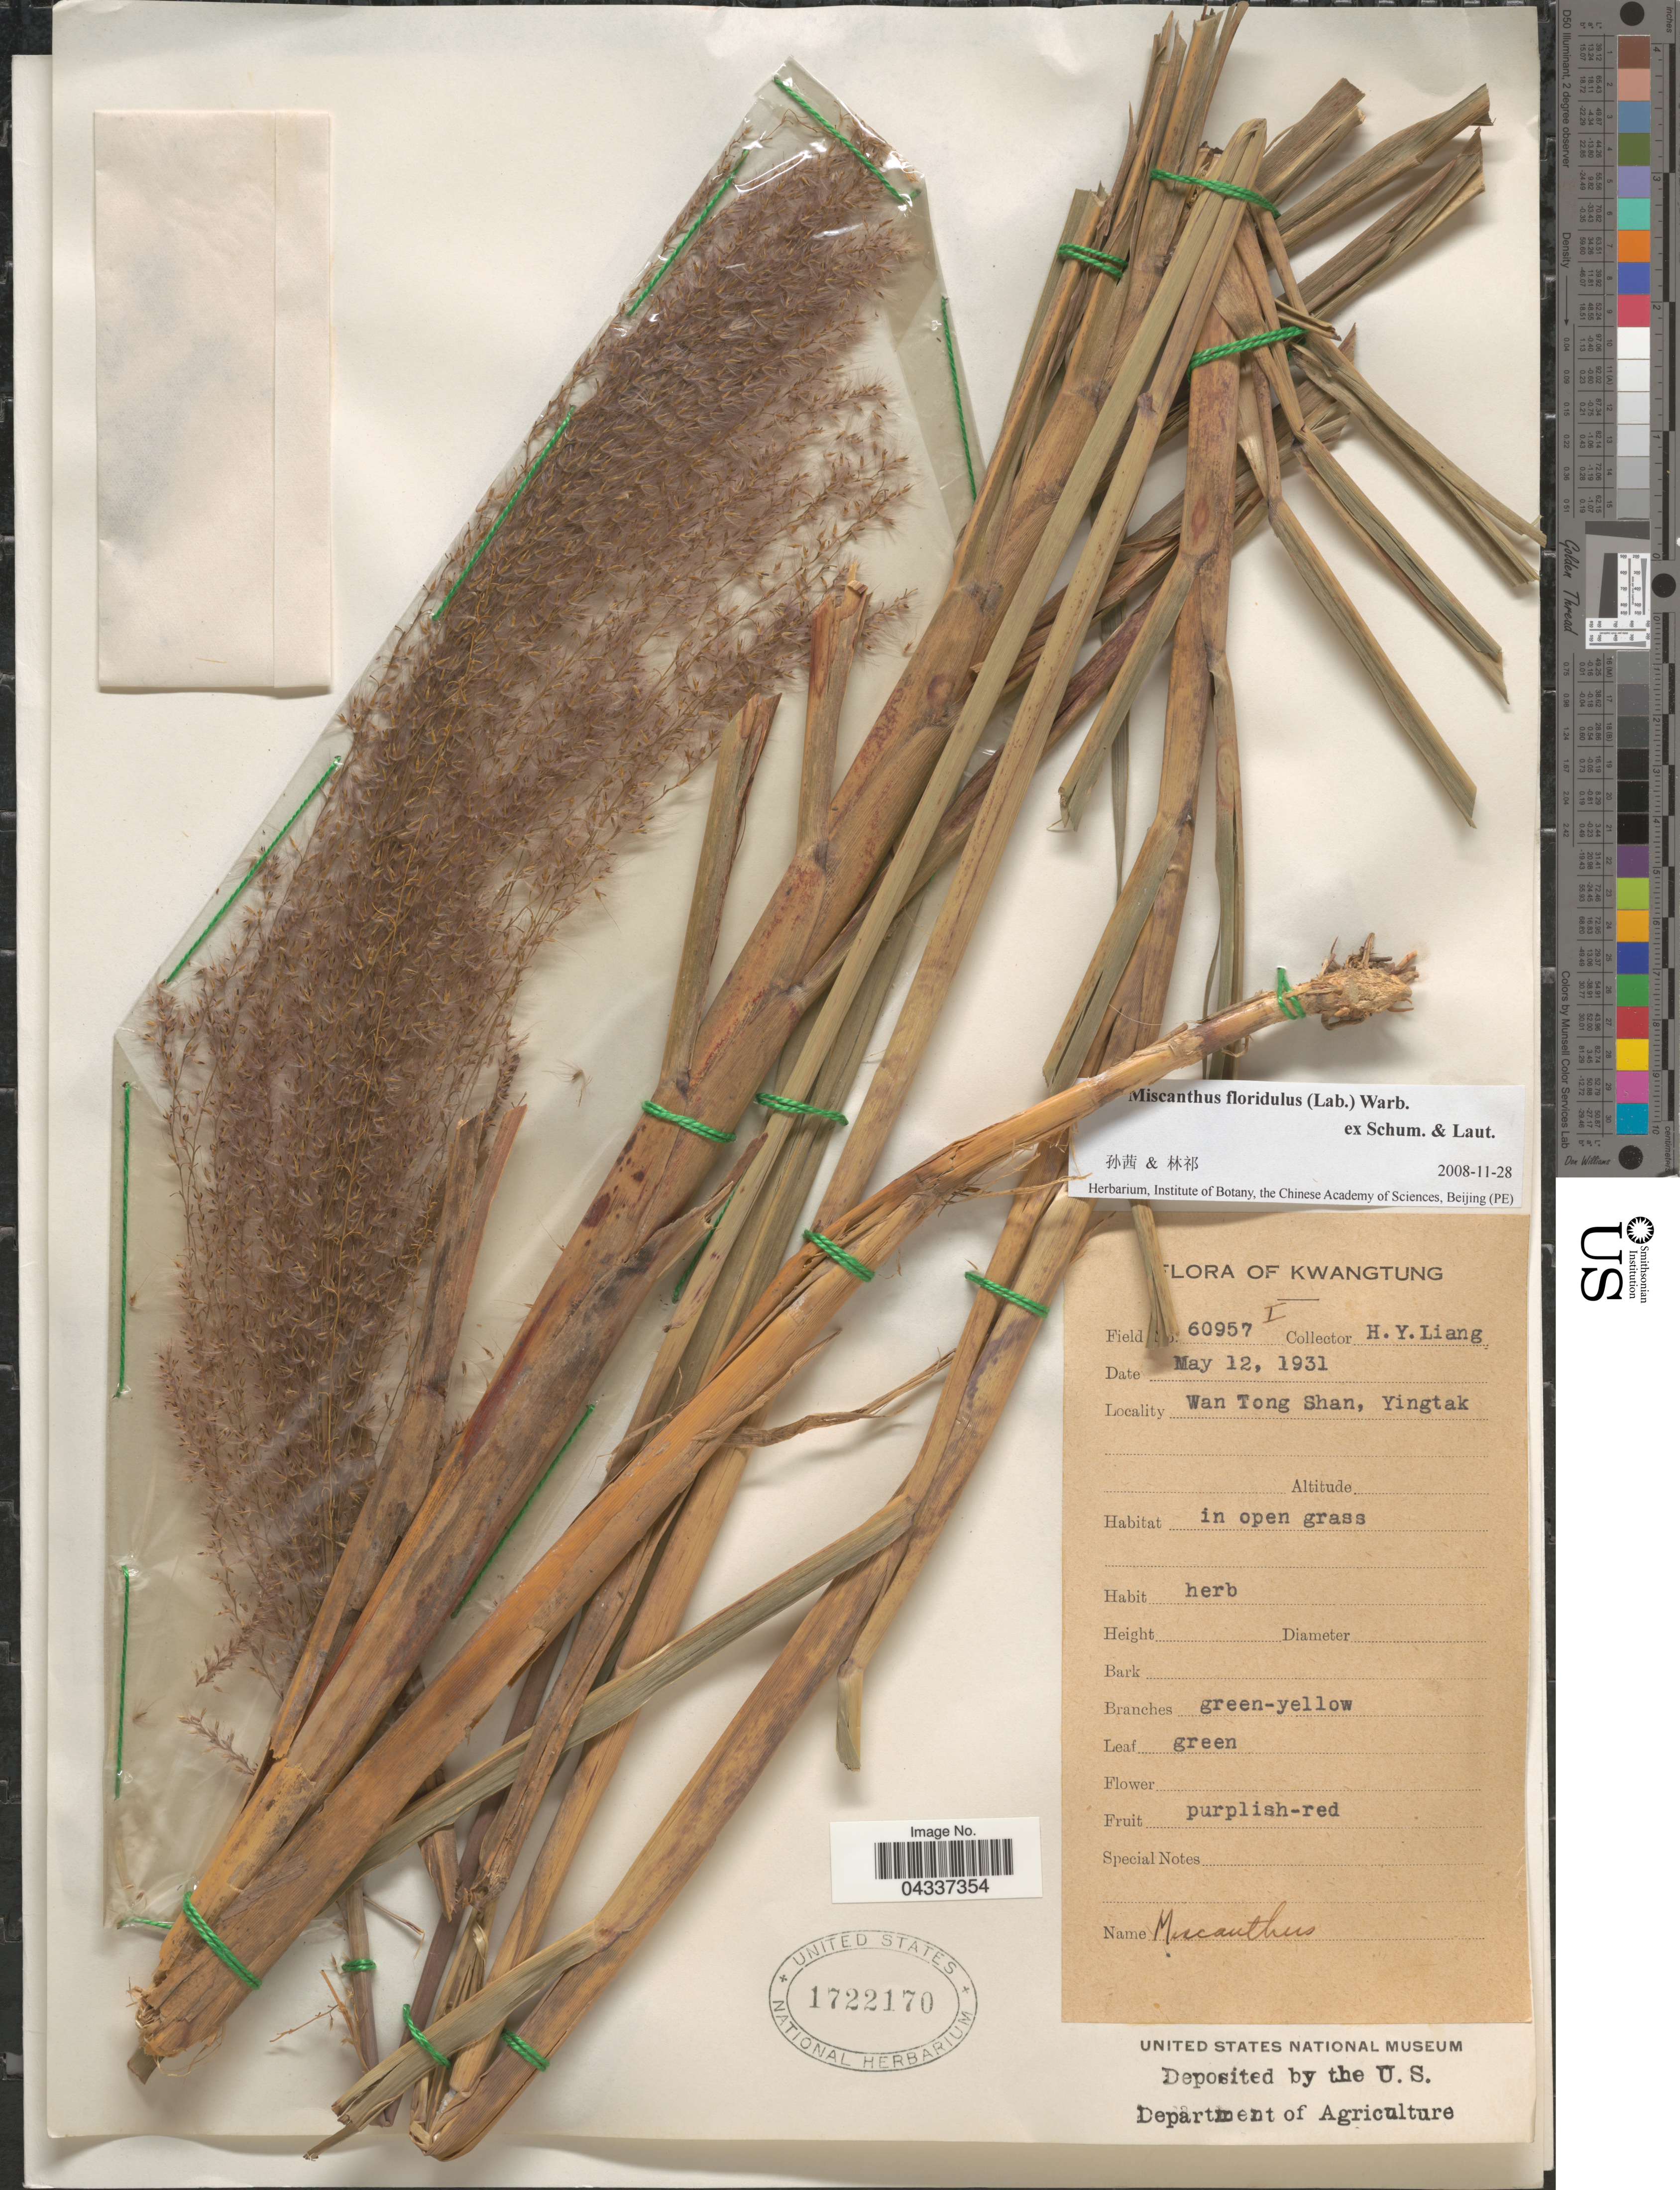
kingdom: Plantae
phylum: Tracheophyta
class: Liliopsida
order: Poales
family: Poaceae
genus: Miscanthus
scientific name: Miscanthus floridulus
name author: (Labill.) Warb.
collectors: H. Y. Liang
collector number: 60957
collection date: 1931-05-12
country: China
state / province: Guangdong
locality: Kwangtung. Wan Tong Shan, Yingtak.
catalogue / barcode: US 1722170